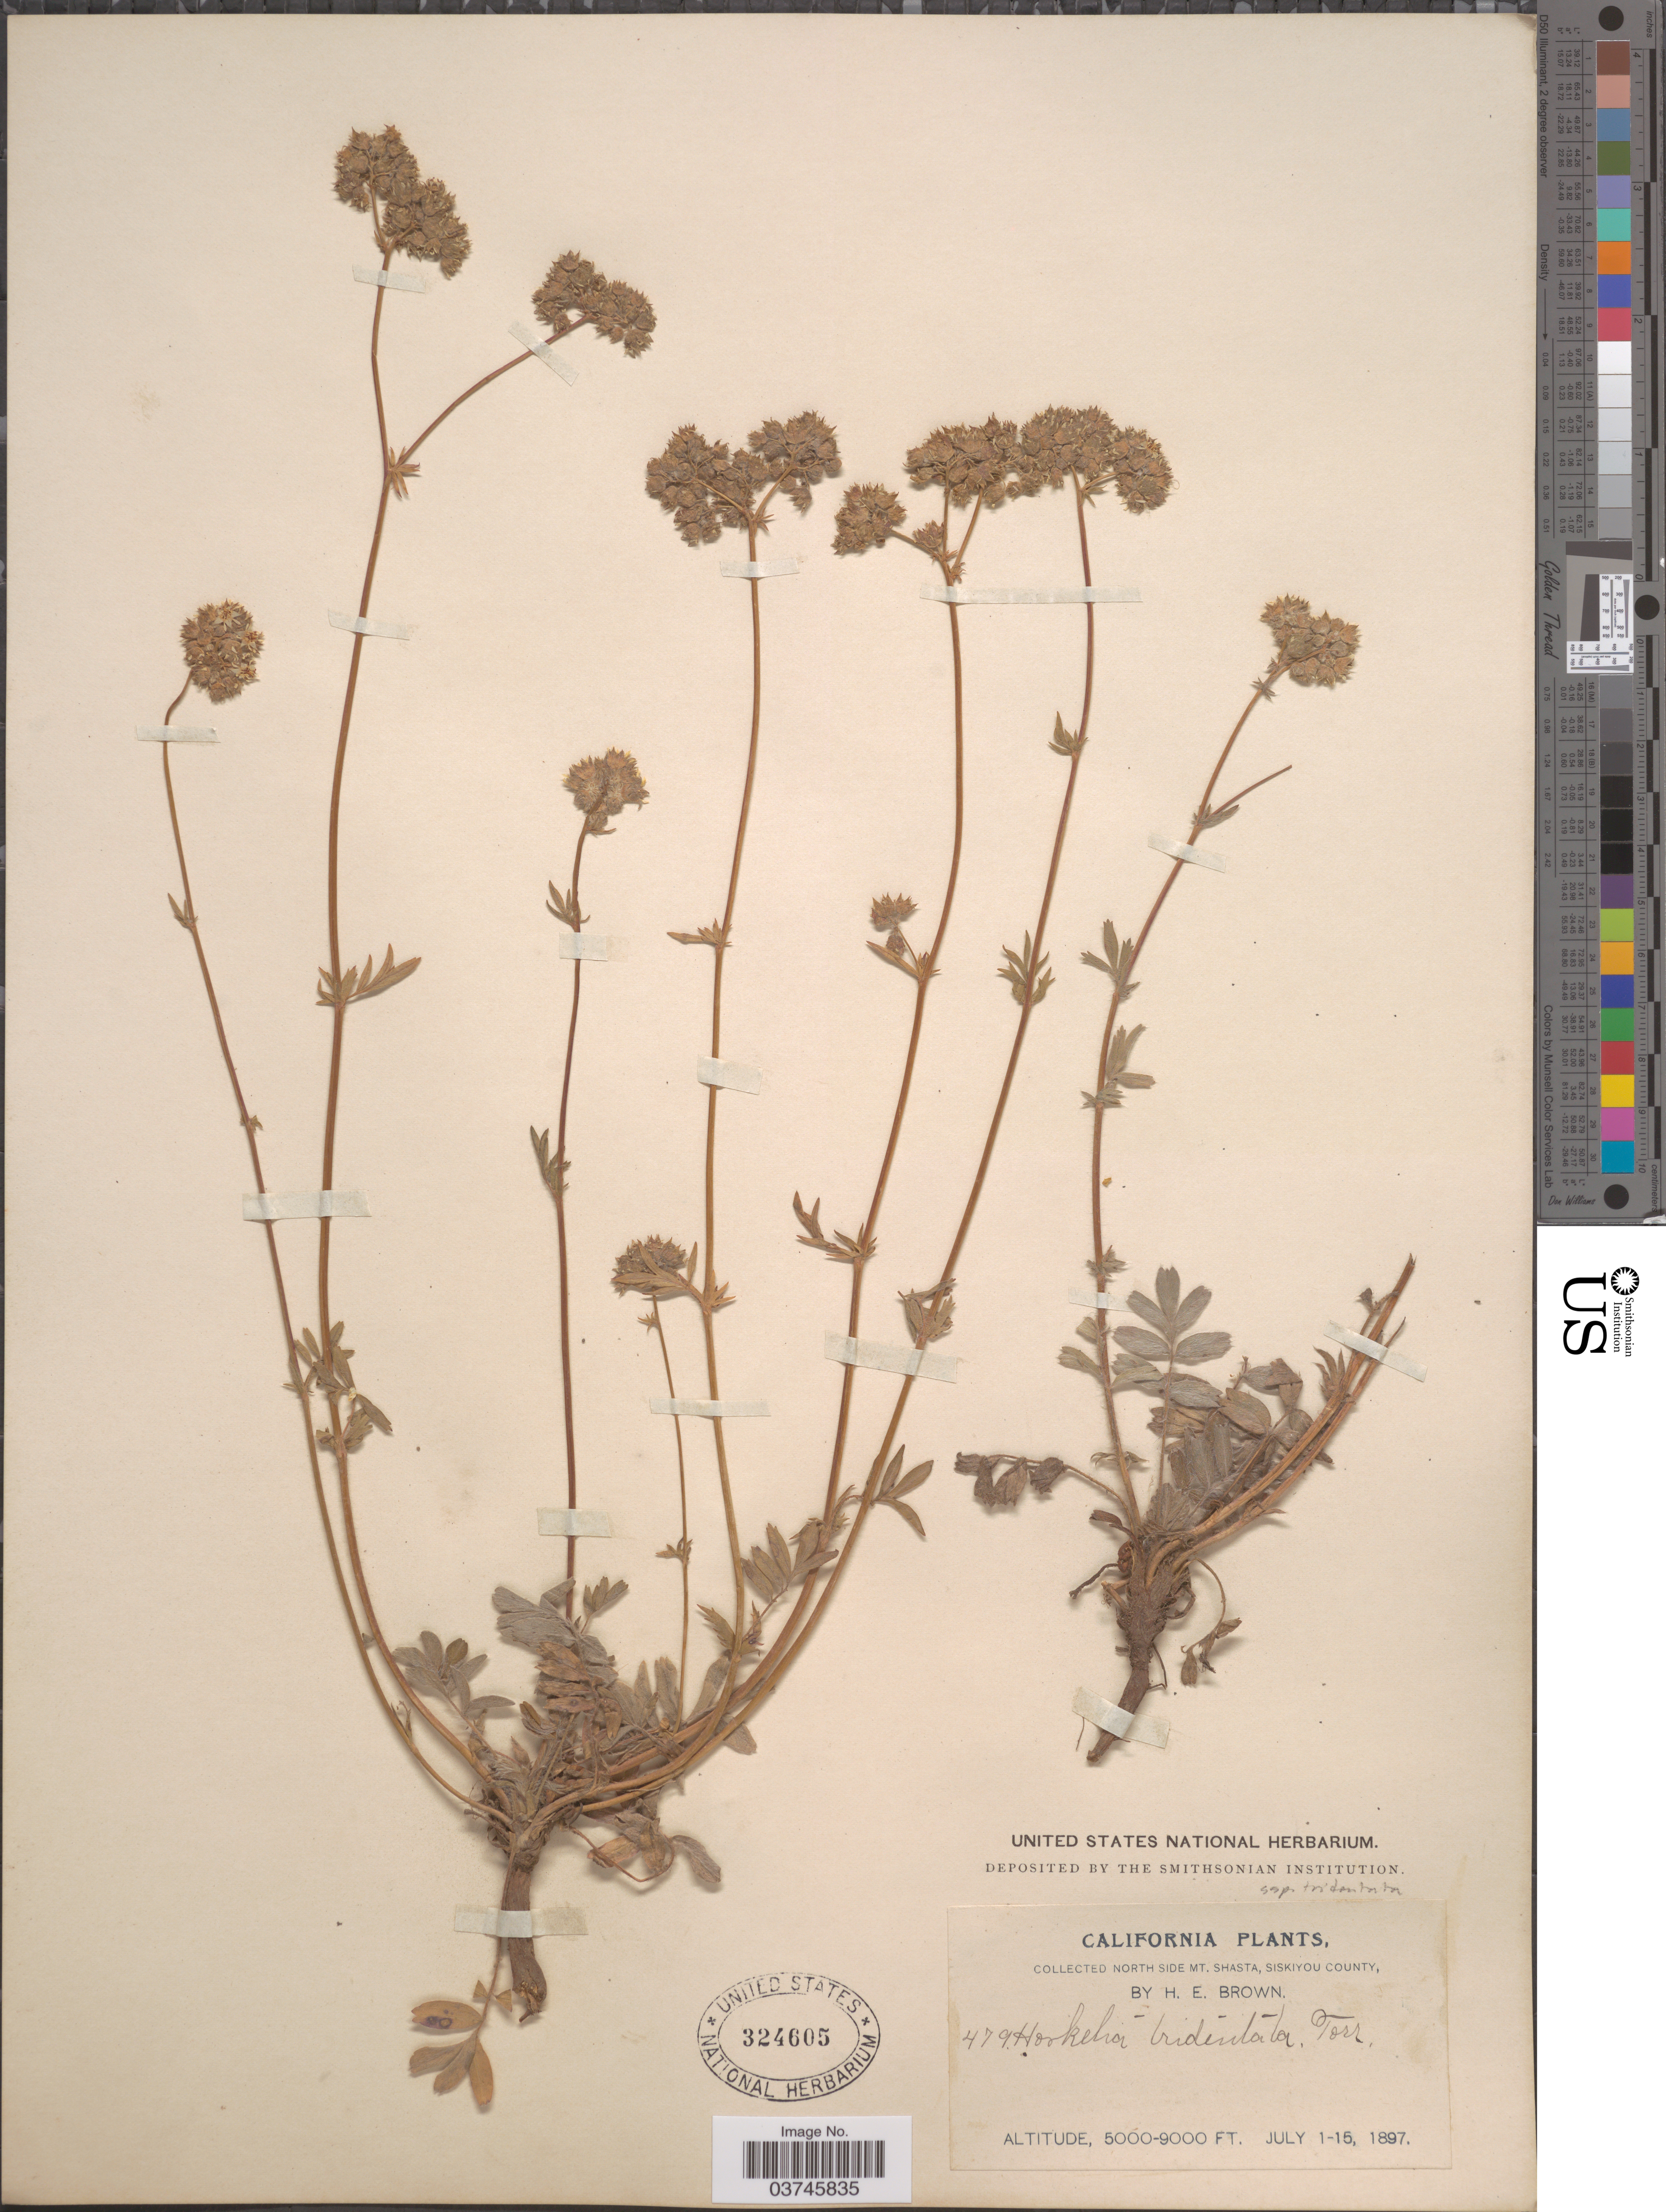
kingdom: Plantae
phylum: Tracheophyta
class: Magnoliopsida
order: Rosales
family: Rosaceae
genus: Potentilla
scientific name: Potentilla tilingii var. tilingii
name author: (Regel) Greene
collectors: H. E. Brown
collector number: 479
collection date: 1897-07-01/1897-07-15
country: United States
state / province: California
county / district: Siskiyou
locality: North side Mt. Shasta, Siskiyou County.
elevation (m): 1524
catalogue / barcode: US 324605